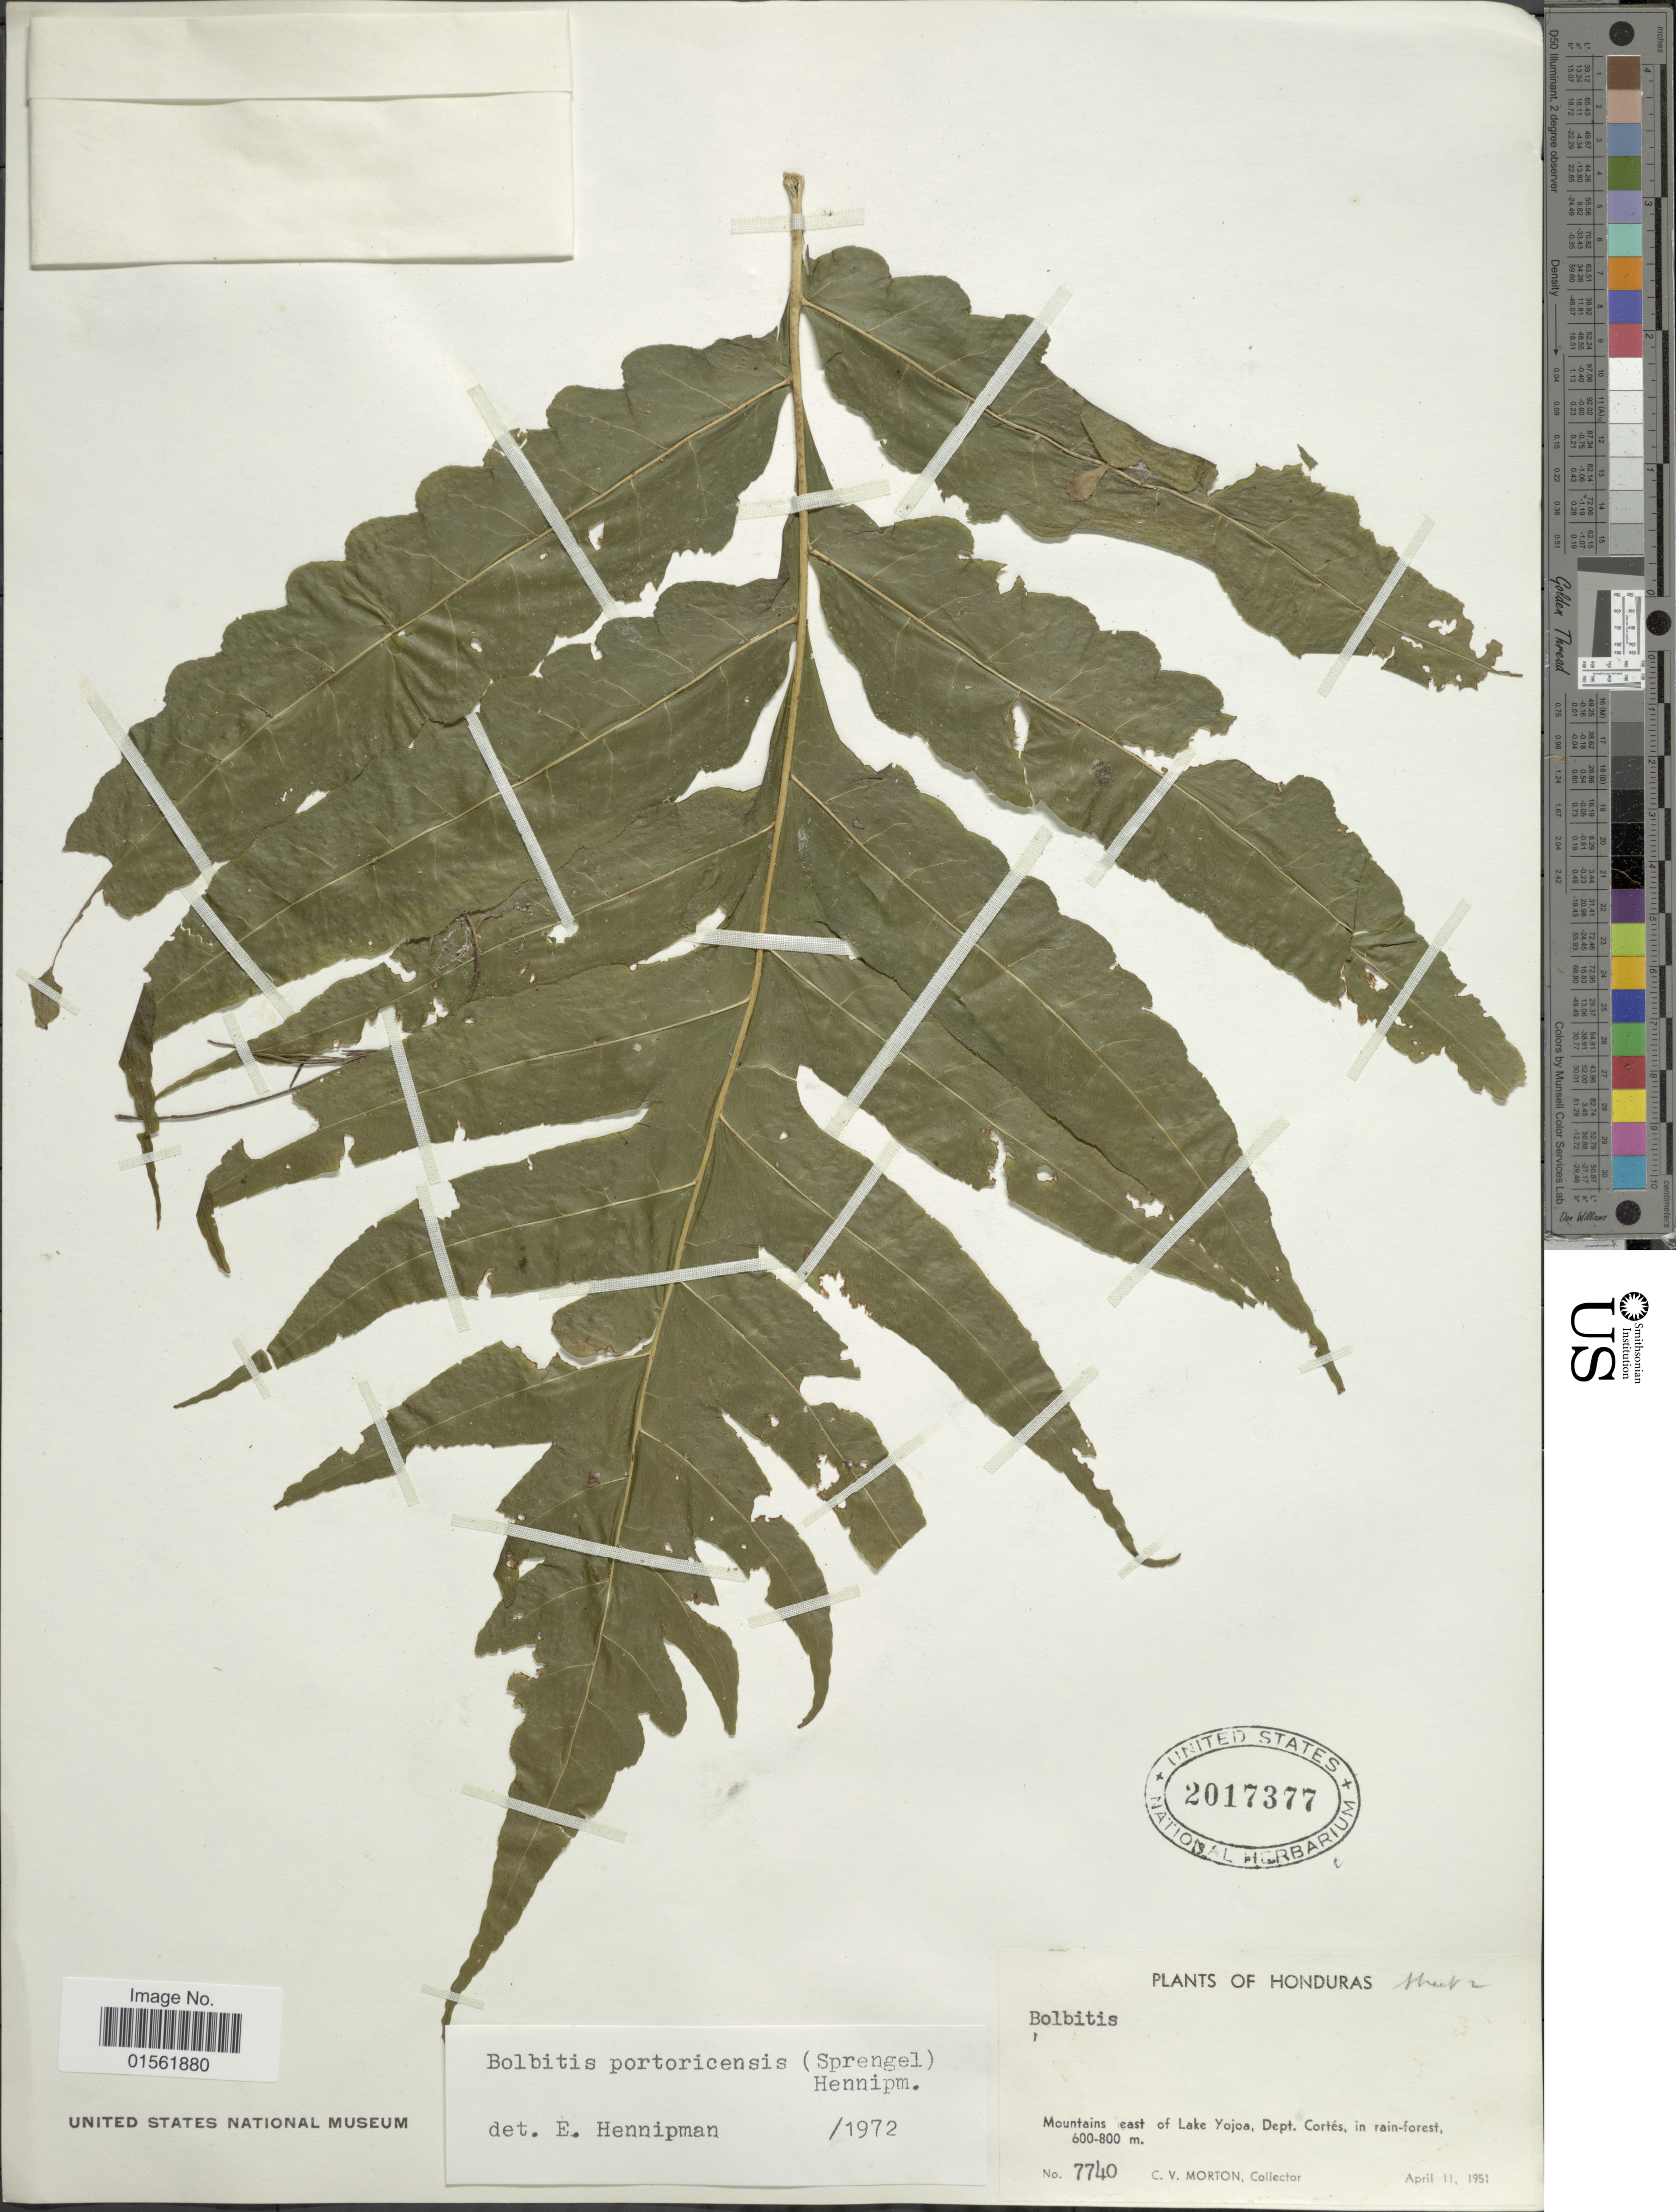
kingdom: Plantae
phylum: Tracheophyta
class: Polypodiopsida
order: Polypodiales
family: Dryopteridaceae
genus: Bolbitis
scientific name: Bolbitis portoricensis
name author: (Spreng.) Hennipman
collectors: C. V. Morton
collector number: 7740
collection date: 1951-04-11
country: Honduras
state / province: Cortés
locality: Mountains east of Lake Yojoa, in rain-forest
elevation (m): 600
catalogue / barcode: US 2017377